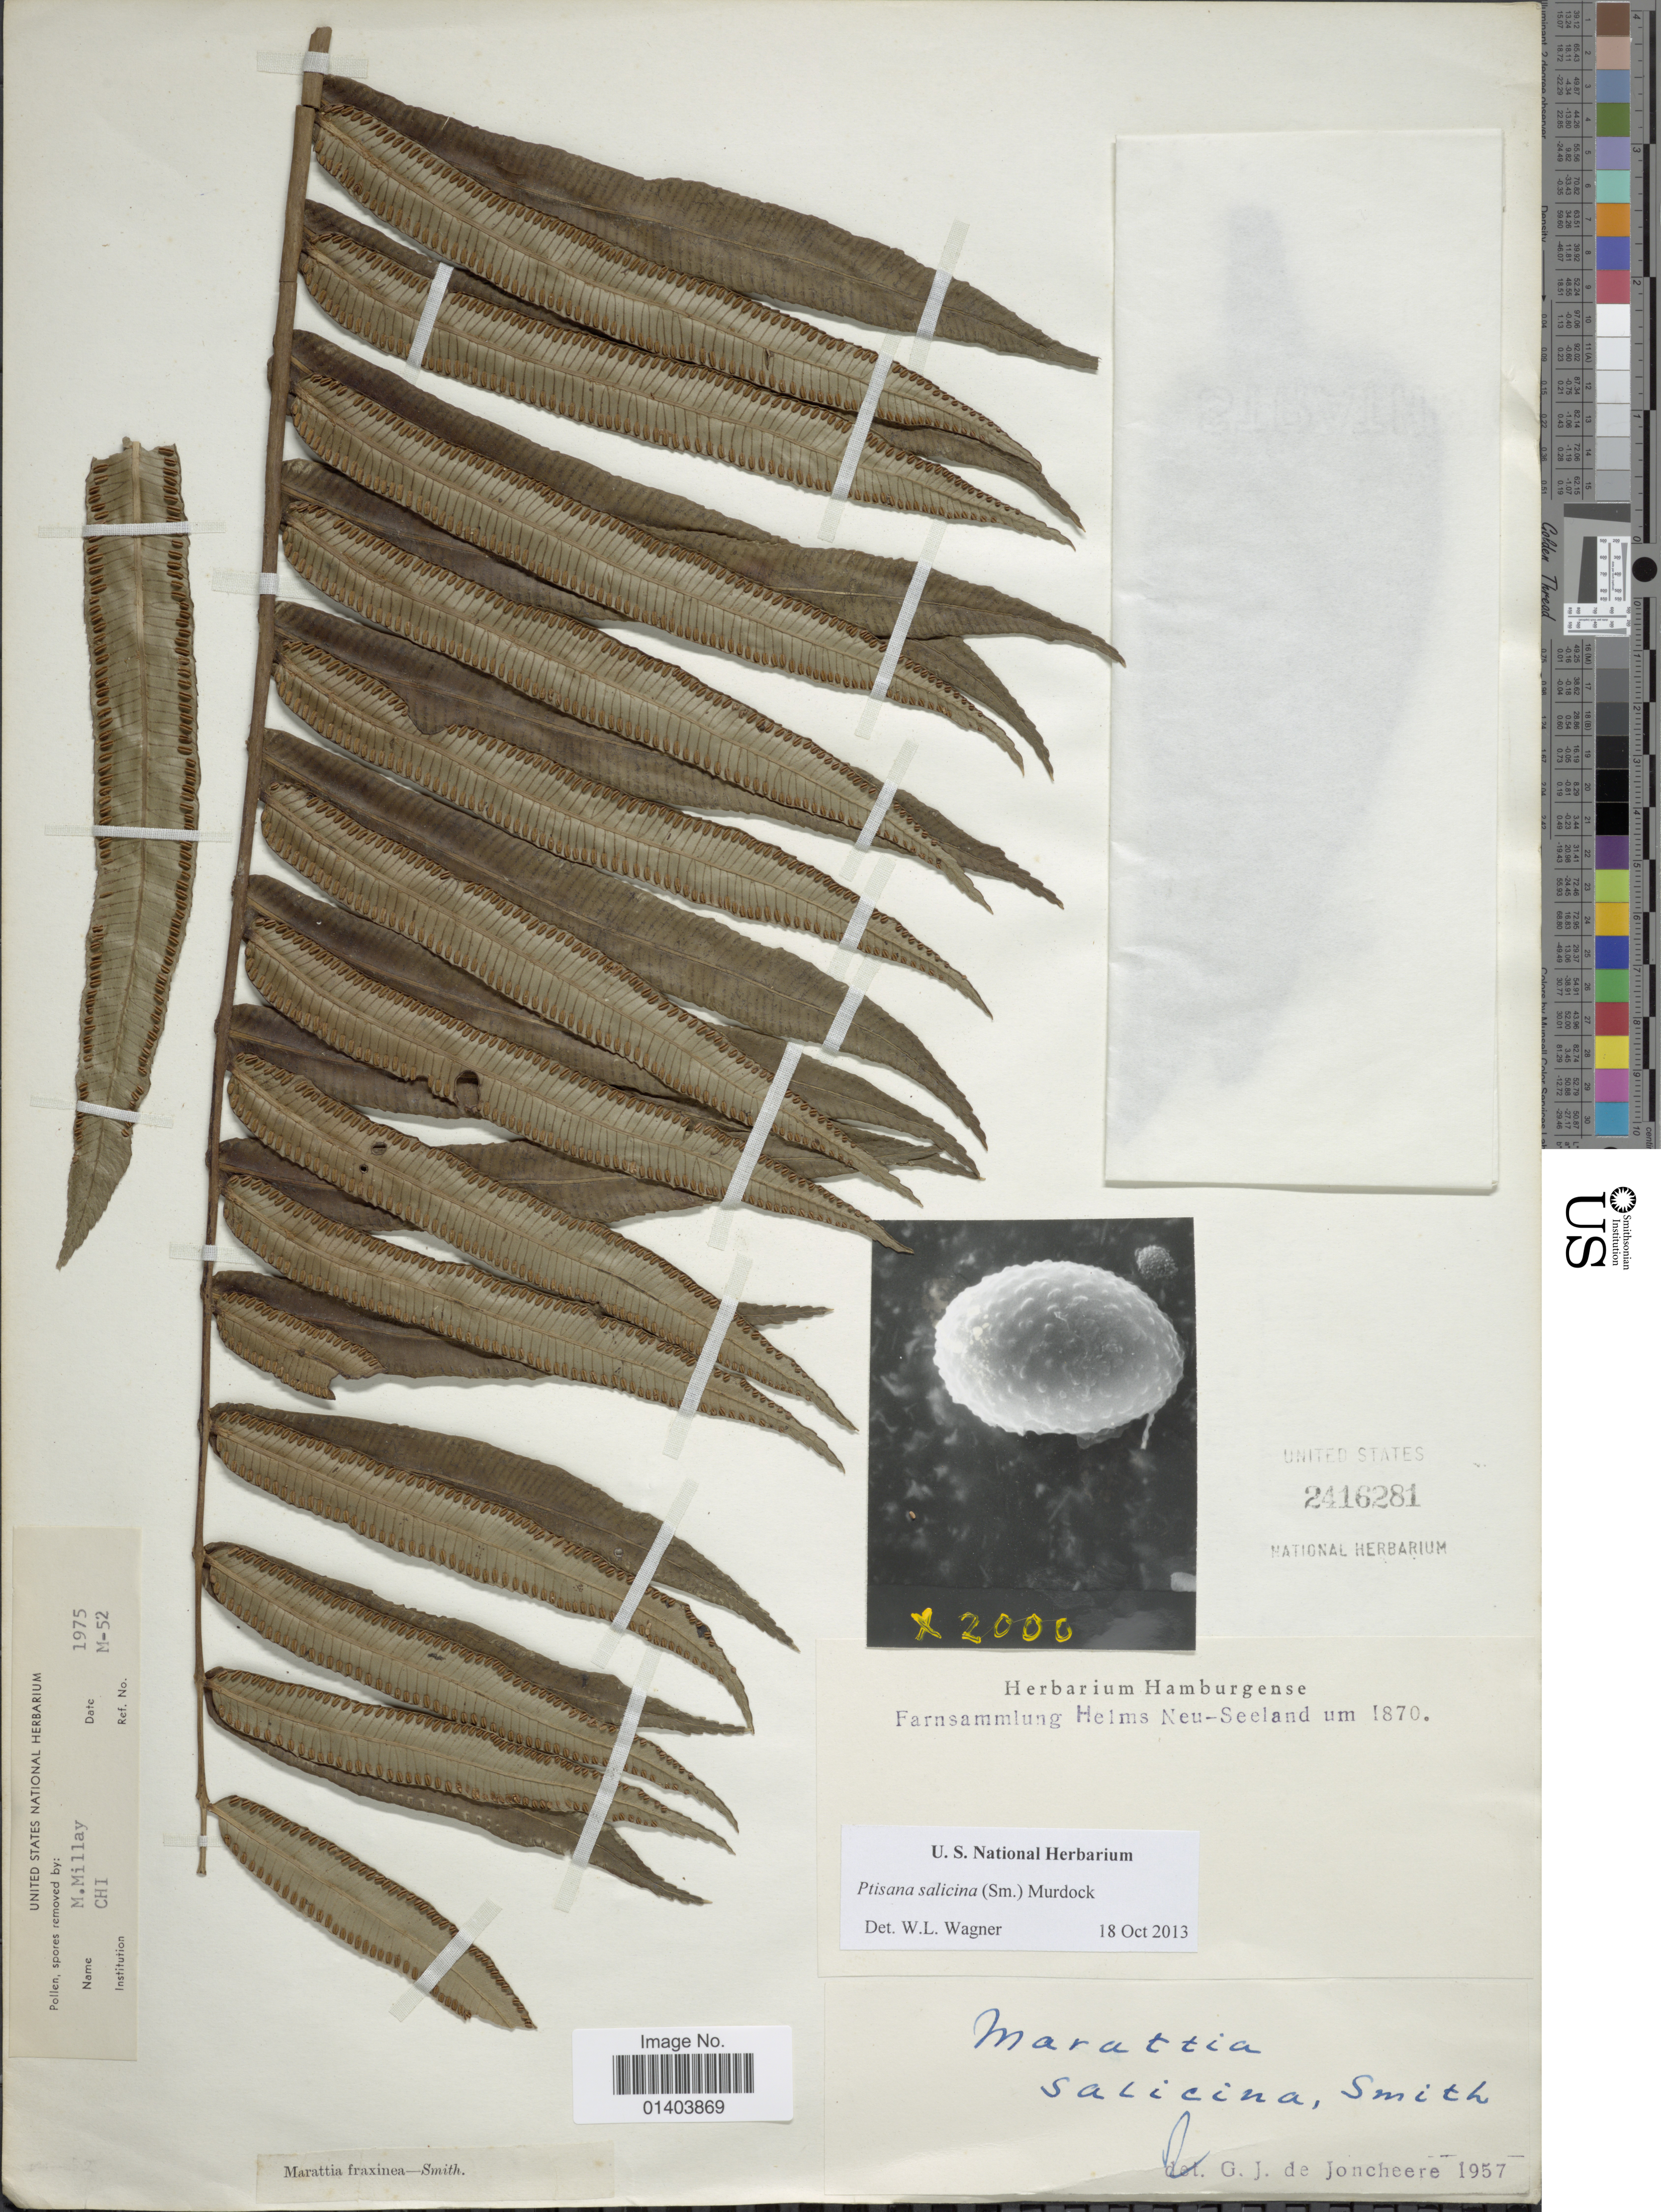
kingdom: Plantae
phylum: Tracheophyta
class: Polypodiopsida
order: Marattiales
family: Marattiaceae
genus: Ptisana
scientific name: Ptisana salicina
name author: (Sm.) Murdock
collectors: Helms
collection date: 1870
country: New Zealand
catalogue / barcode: US 2416281